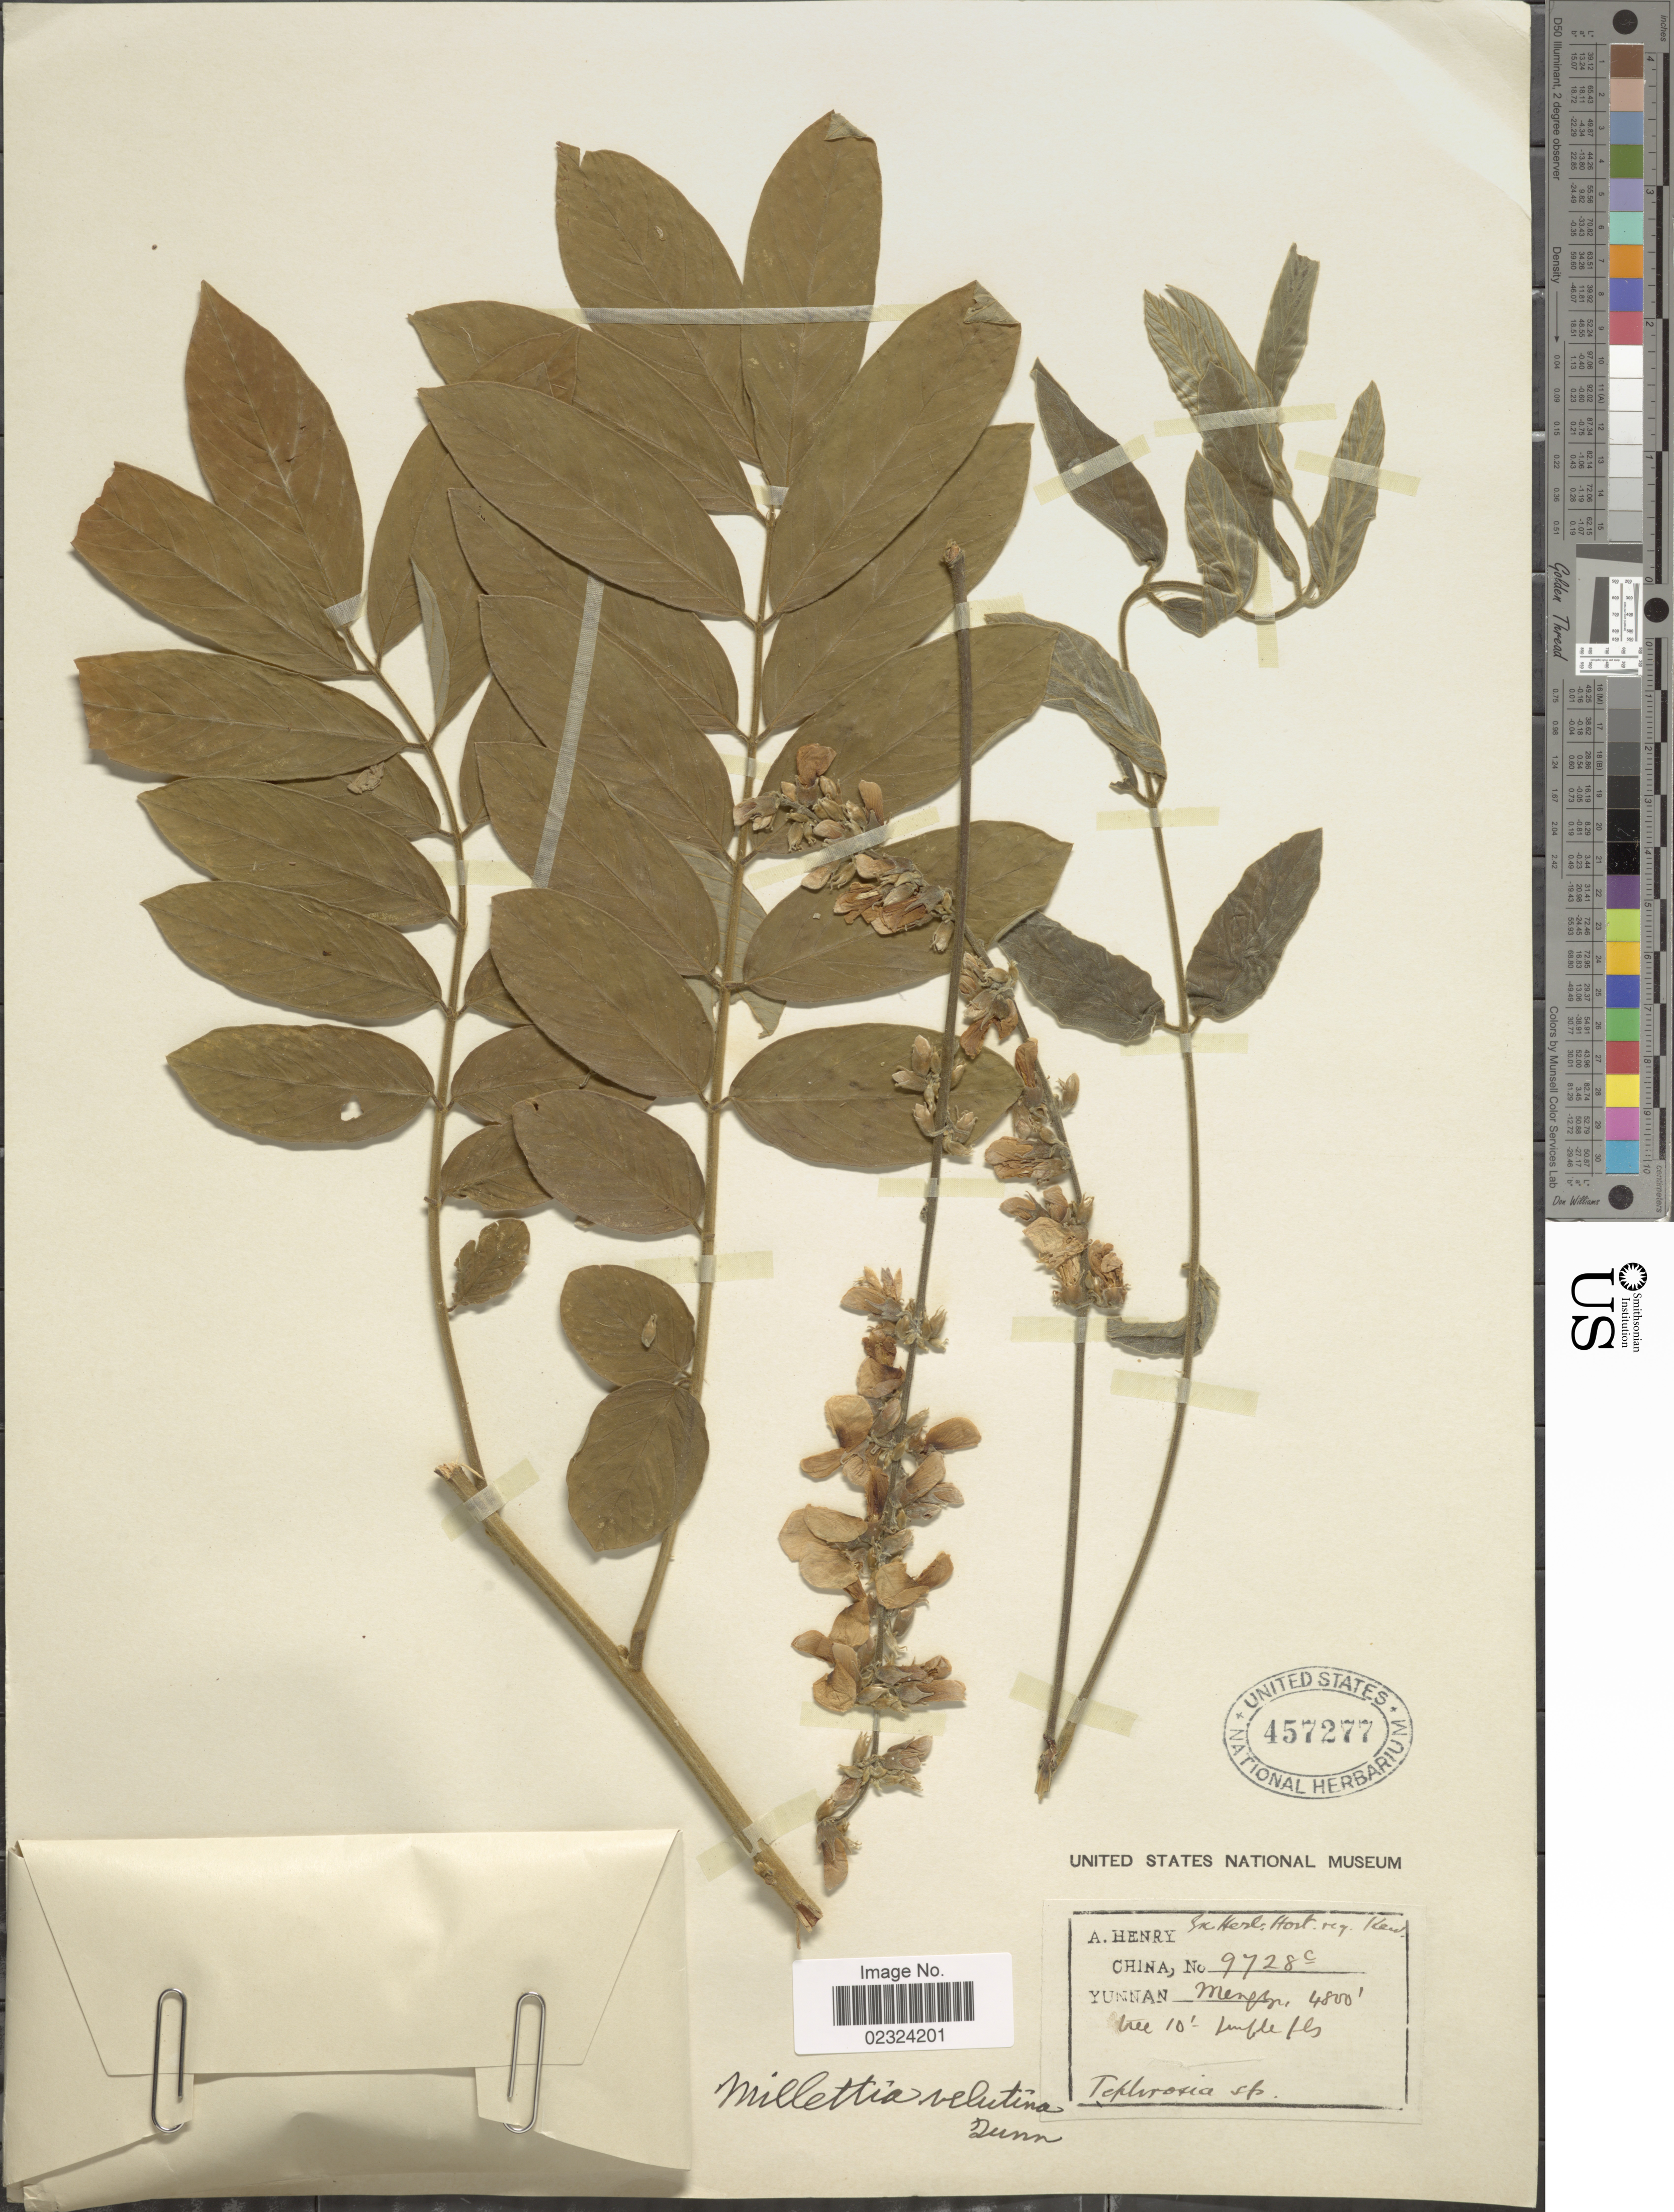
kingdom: Plantae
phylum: Tracheophyta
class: Magnoliopsida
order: Fabales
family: Fabaceae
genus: Millettia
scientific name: Millettia velutina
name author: Dunn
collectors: A. Henry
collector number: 9728 C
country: China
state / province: Yunnan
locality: Mengtze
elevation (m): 1463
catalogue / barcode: US 457277